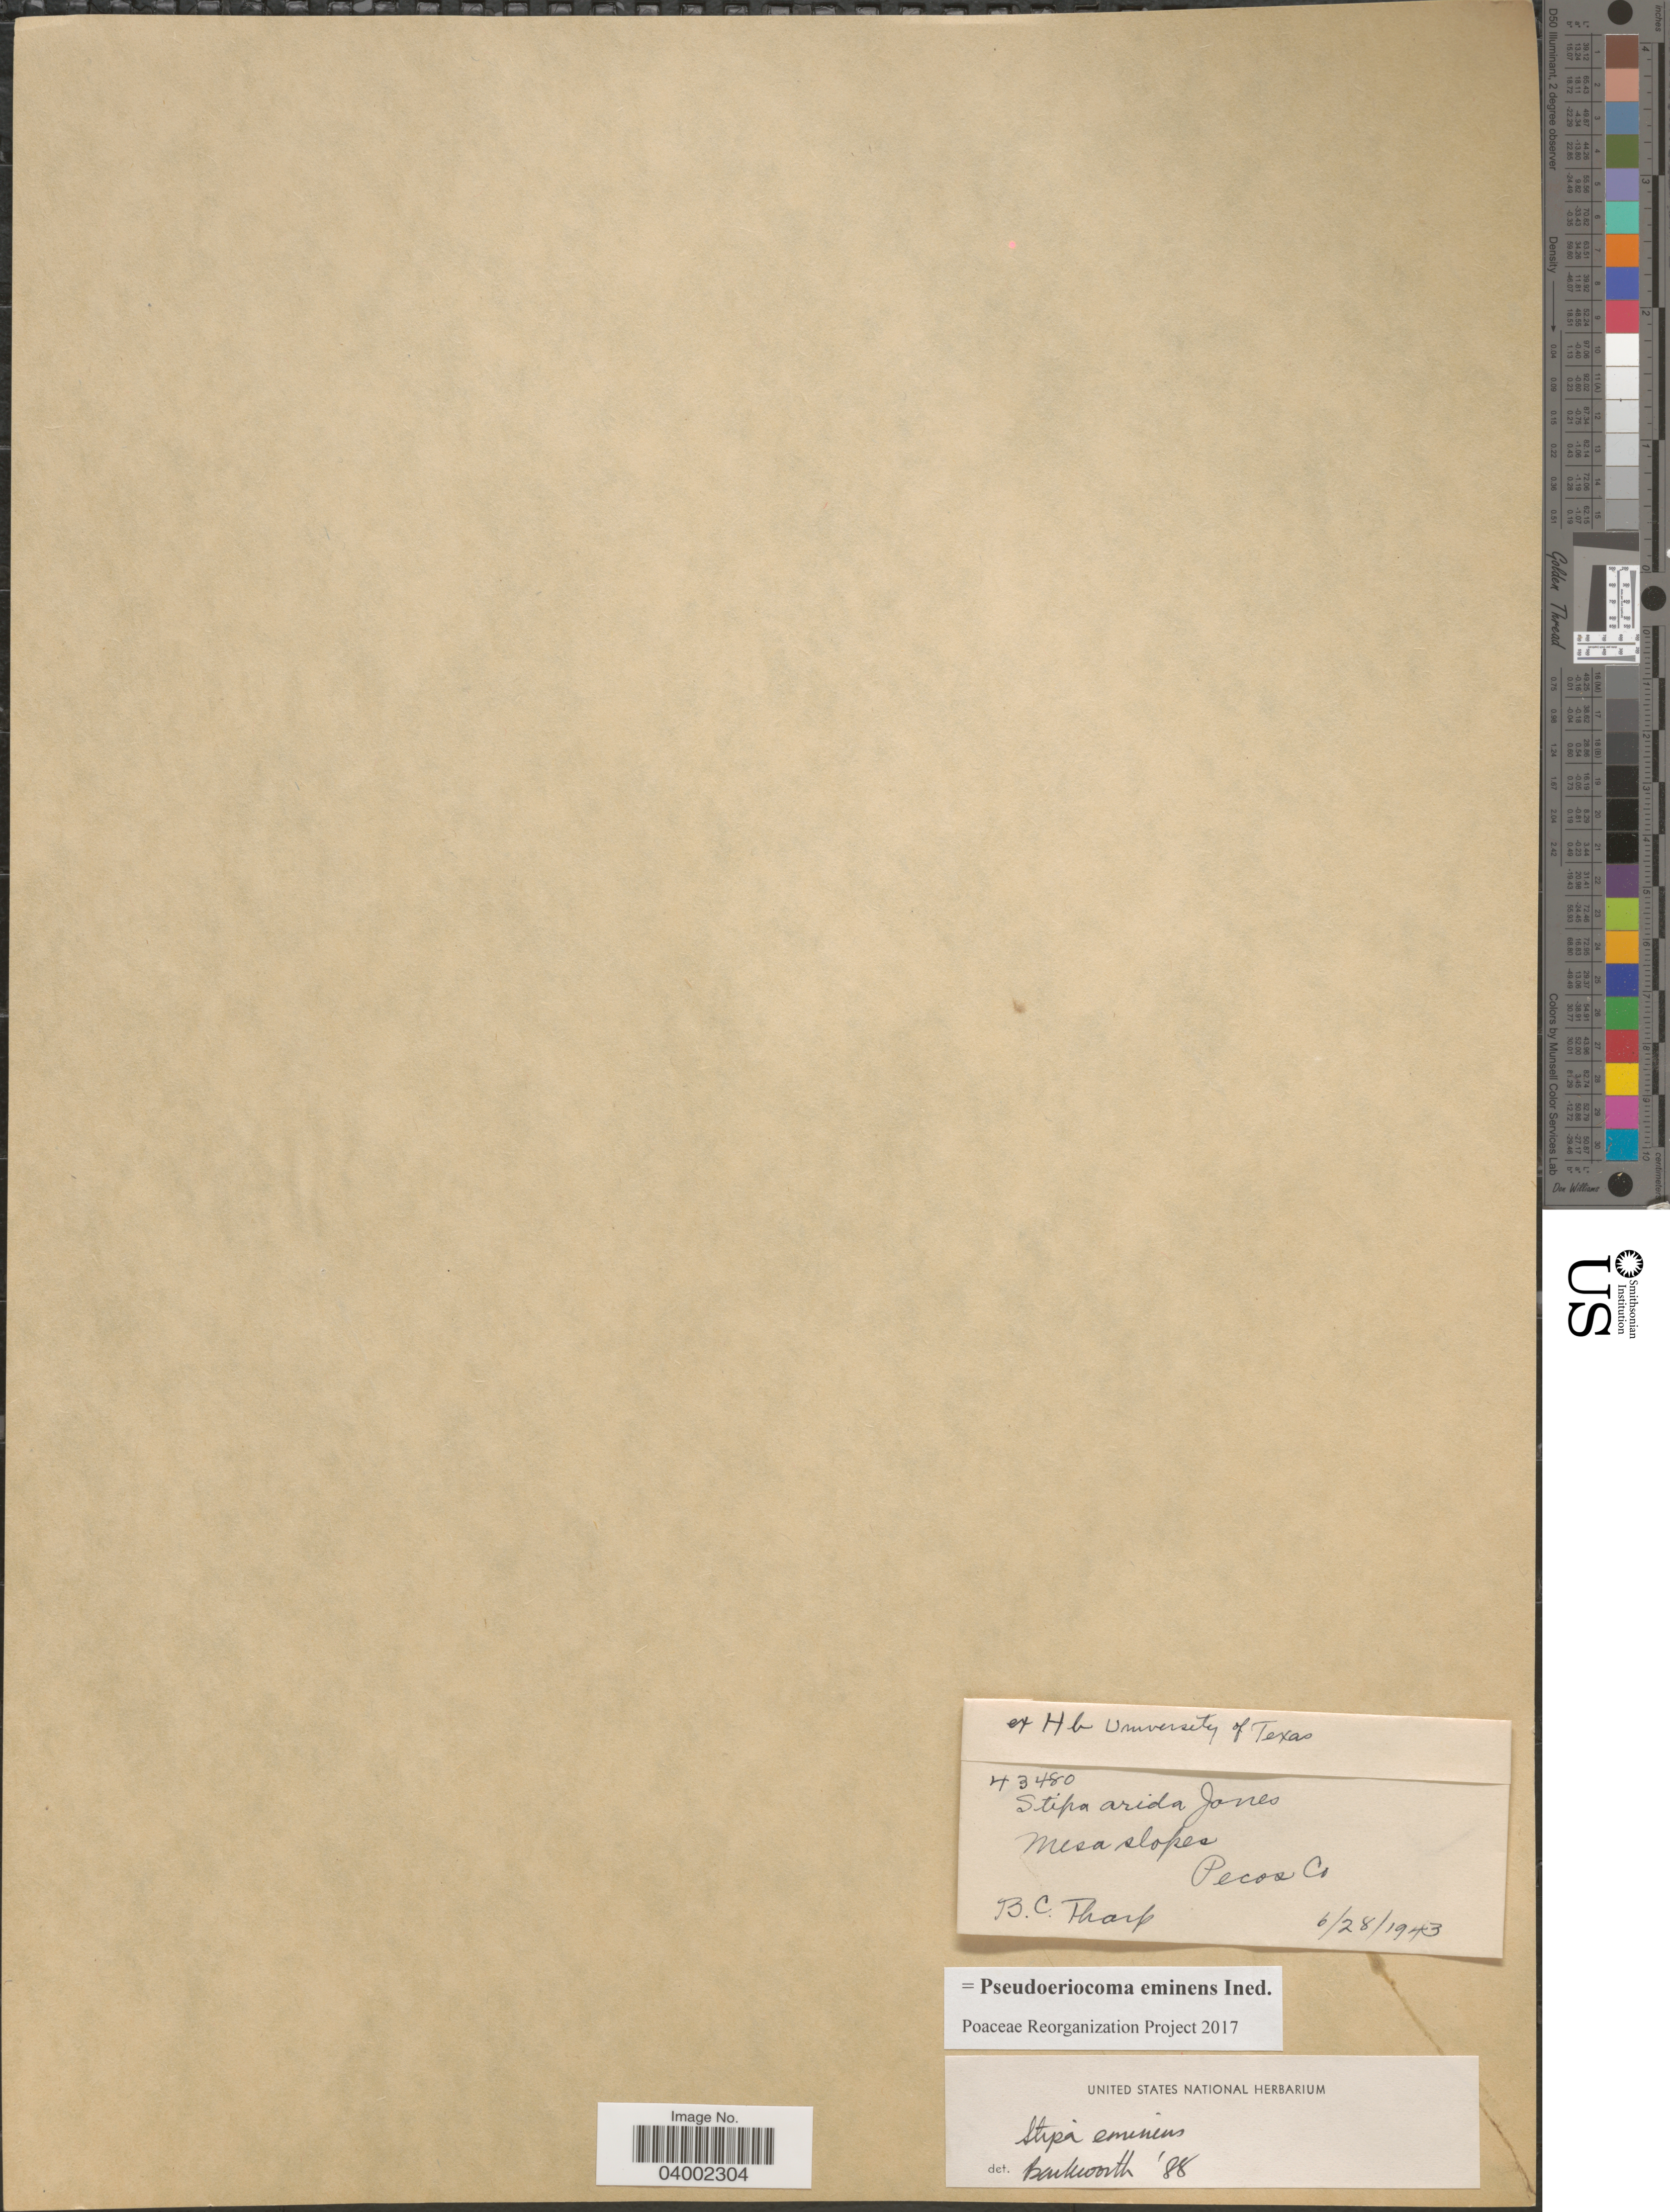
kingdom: Plantae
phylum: Tracheophyta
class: Liliopsida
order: Poales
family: Poaceae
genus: Pseudoeriocoma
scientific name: Pseudoeriocoma eminens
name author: (Cav.) Romasch.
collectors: B. C. Tharp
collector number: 43480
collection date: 1943-06-28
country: United States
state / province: Texas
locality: Mesa slopes, Pecos Co.